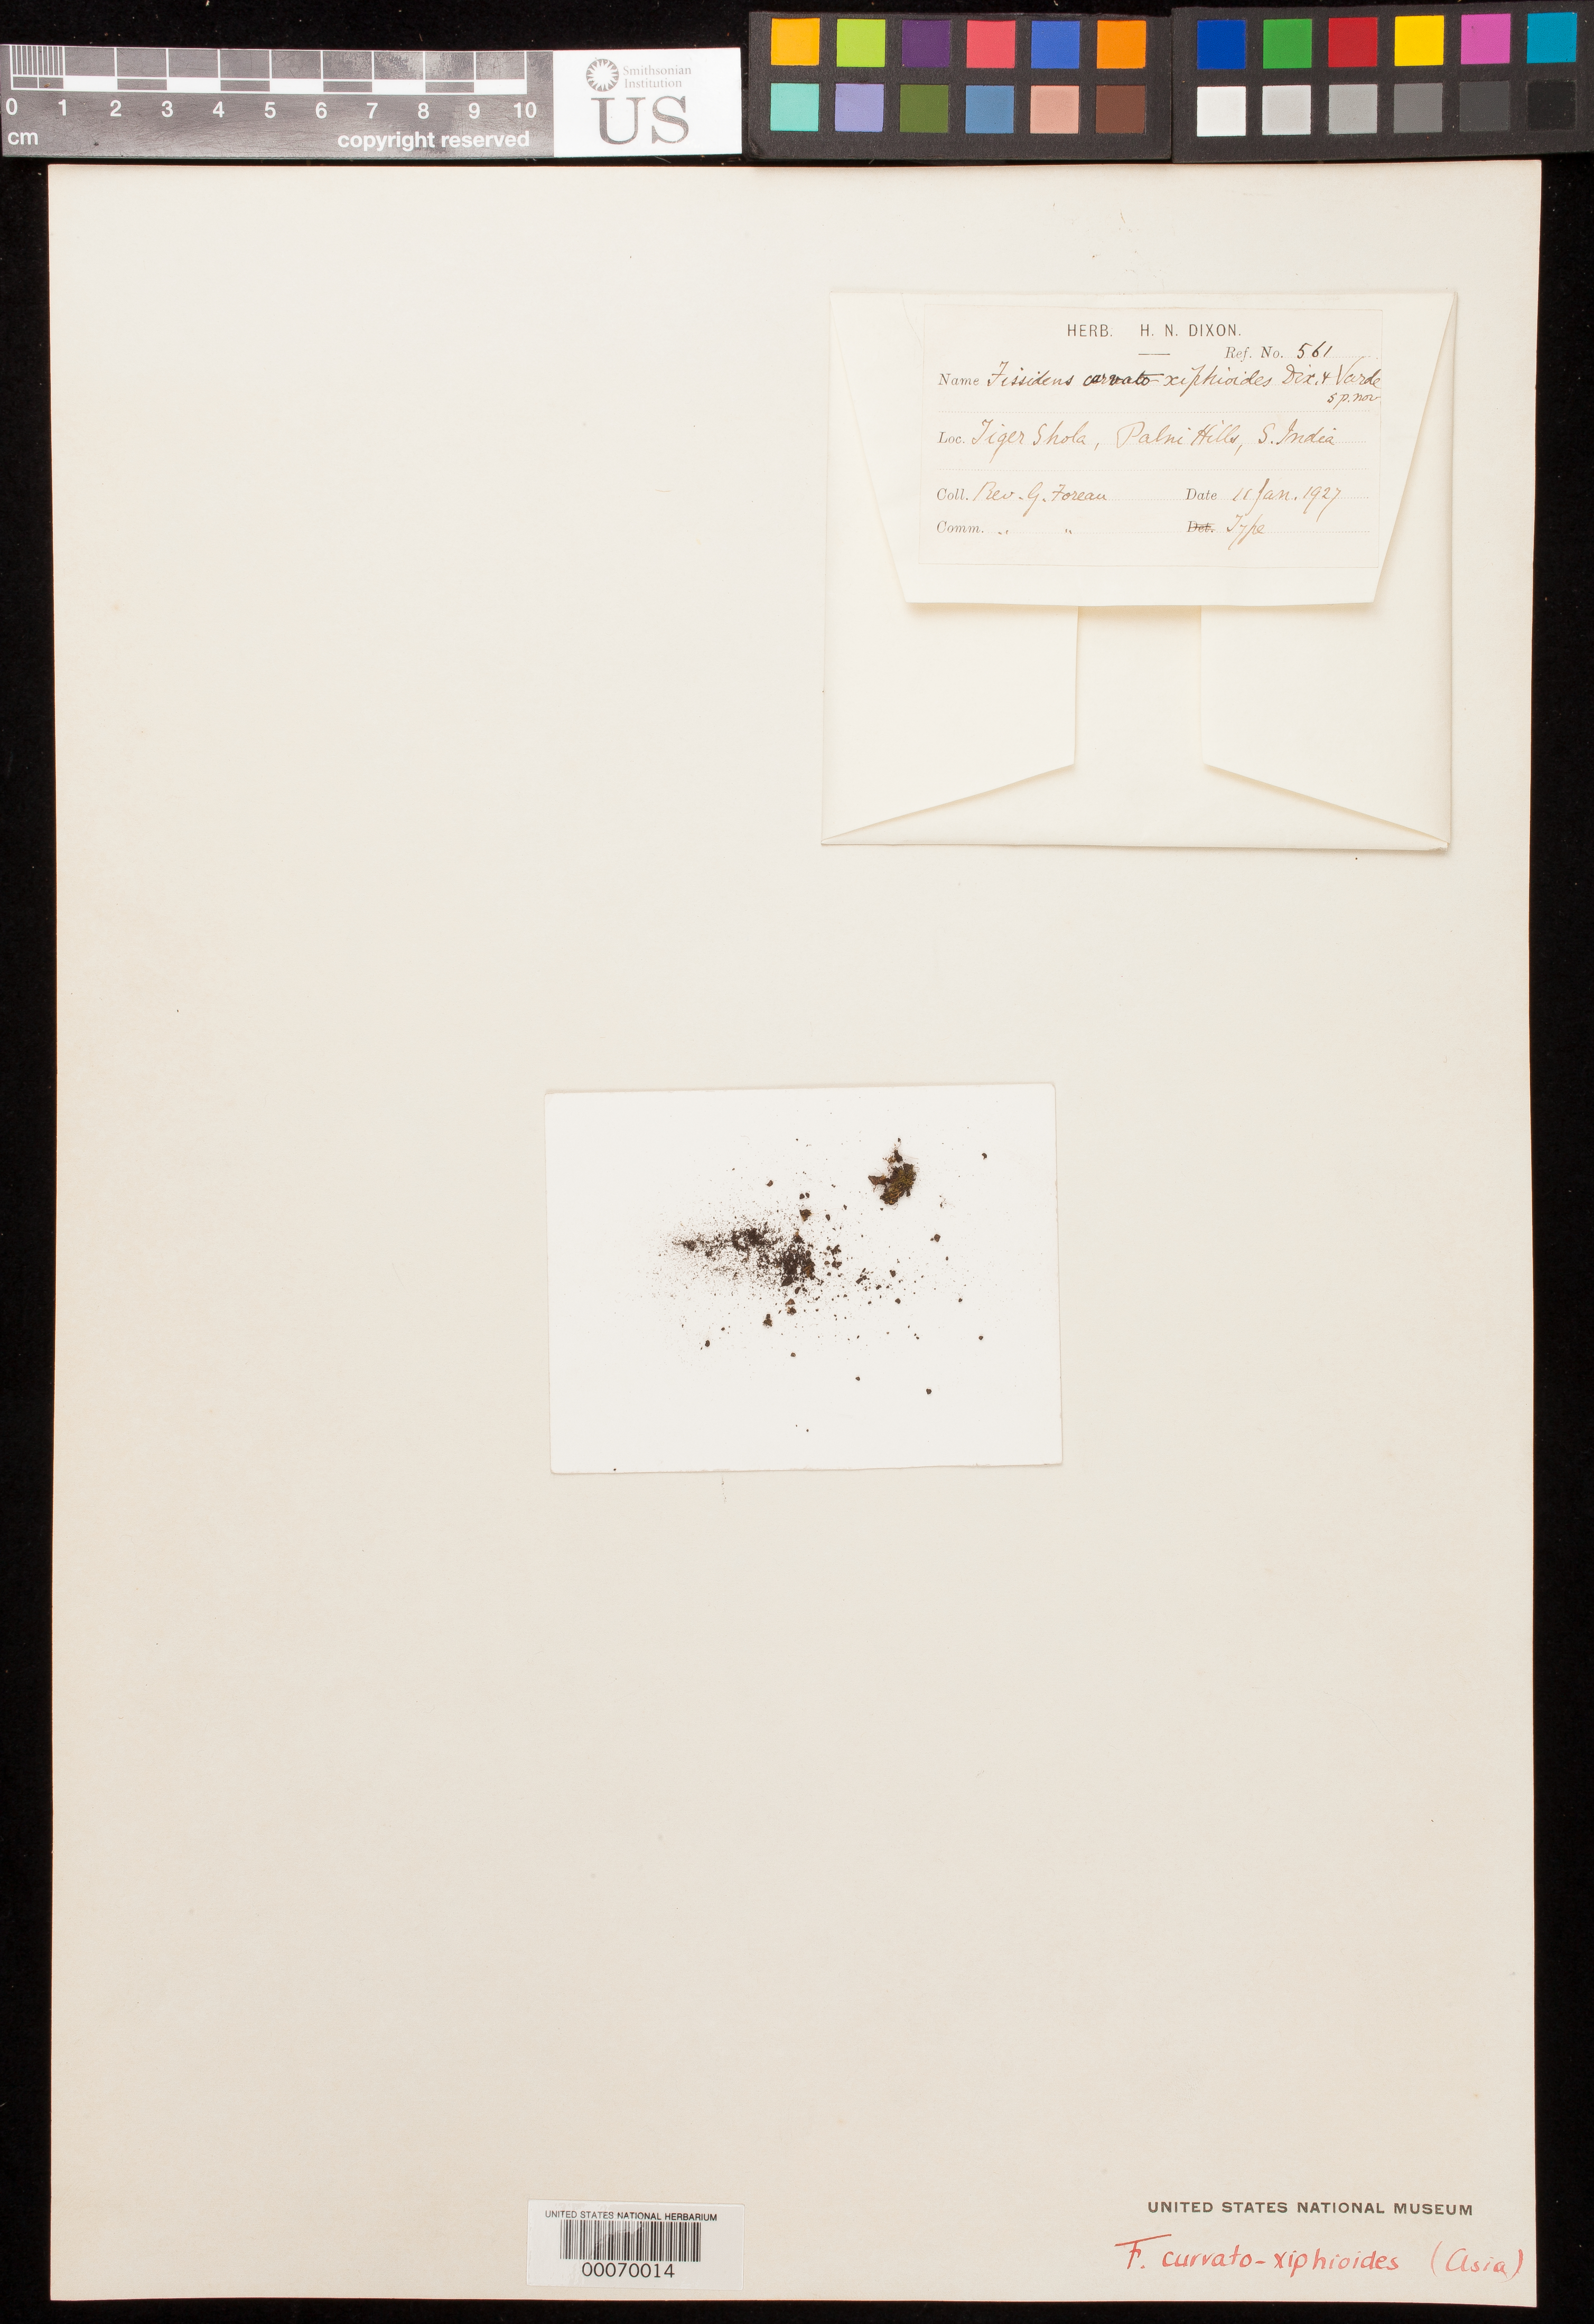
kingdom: Plantae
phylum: Bryophyta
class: Bryopsida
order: Dicranales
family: Fissidentaceae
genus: Fissidens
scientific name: Fissidens curvato-xiphioides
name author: Dixon & P. de la Varde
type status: Type Collection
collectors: J. Foreau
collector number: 561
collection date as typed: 11 Jan 1927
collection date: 1927-01-11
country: India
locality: Tiger Shola, Pahni Hills.